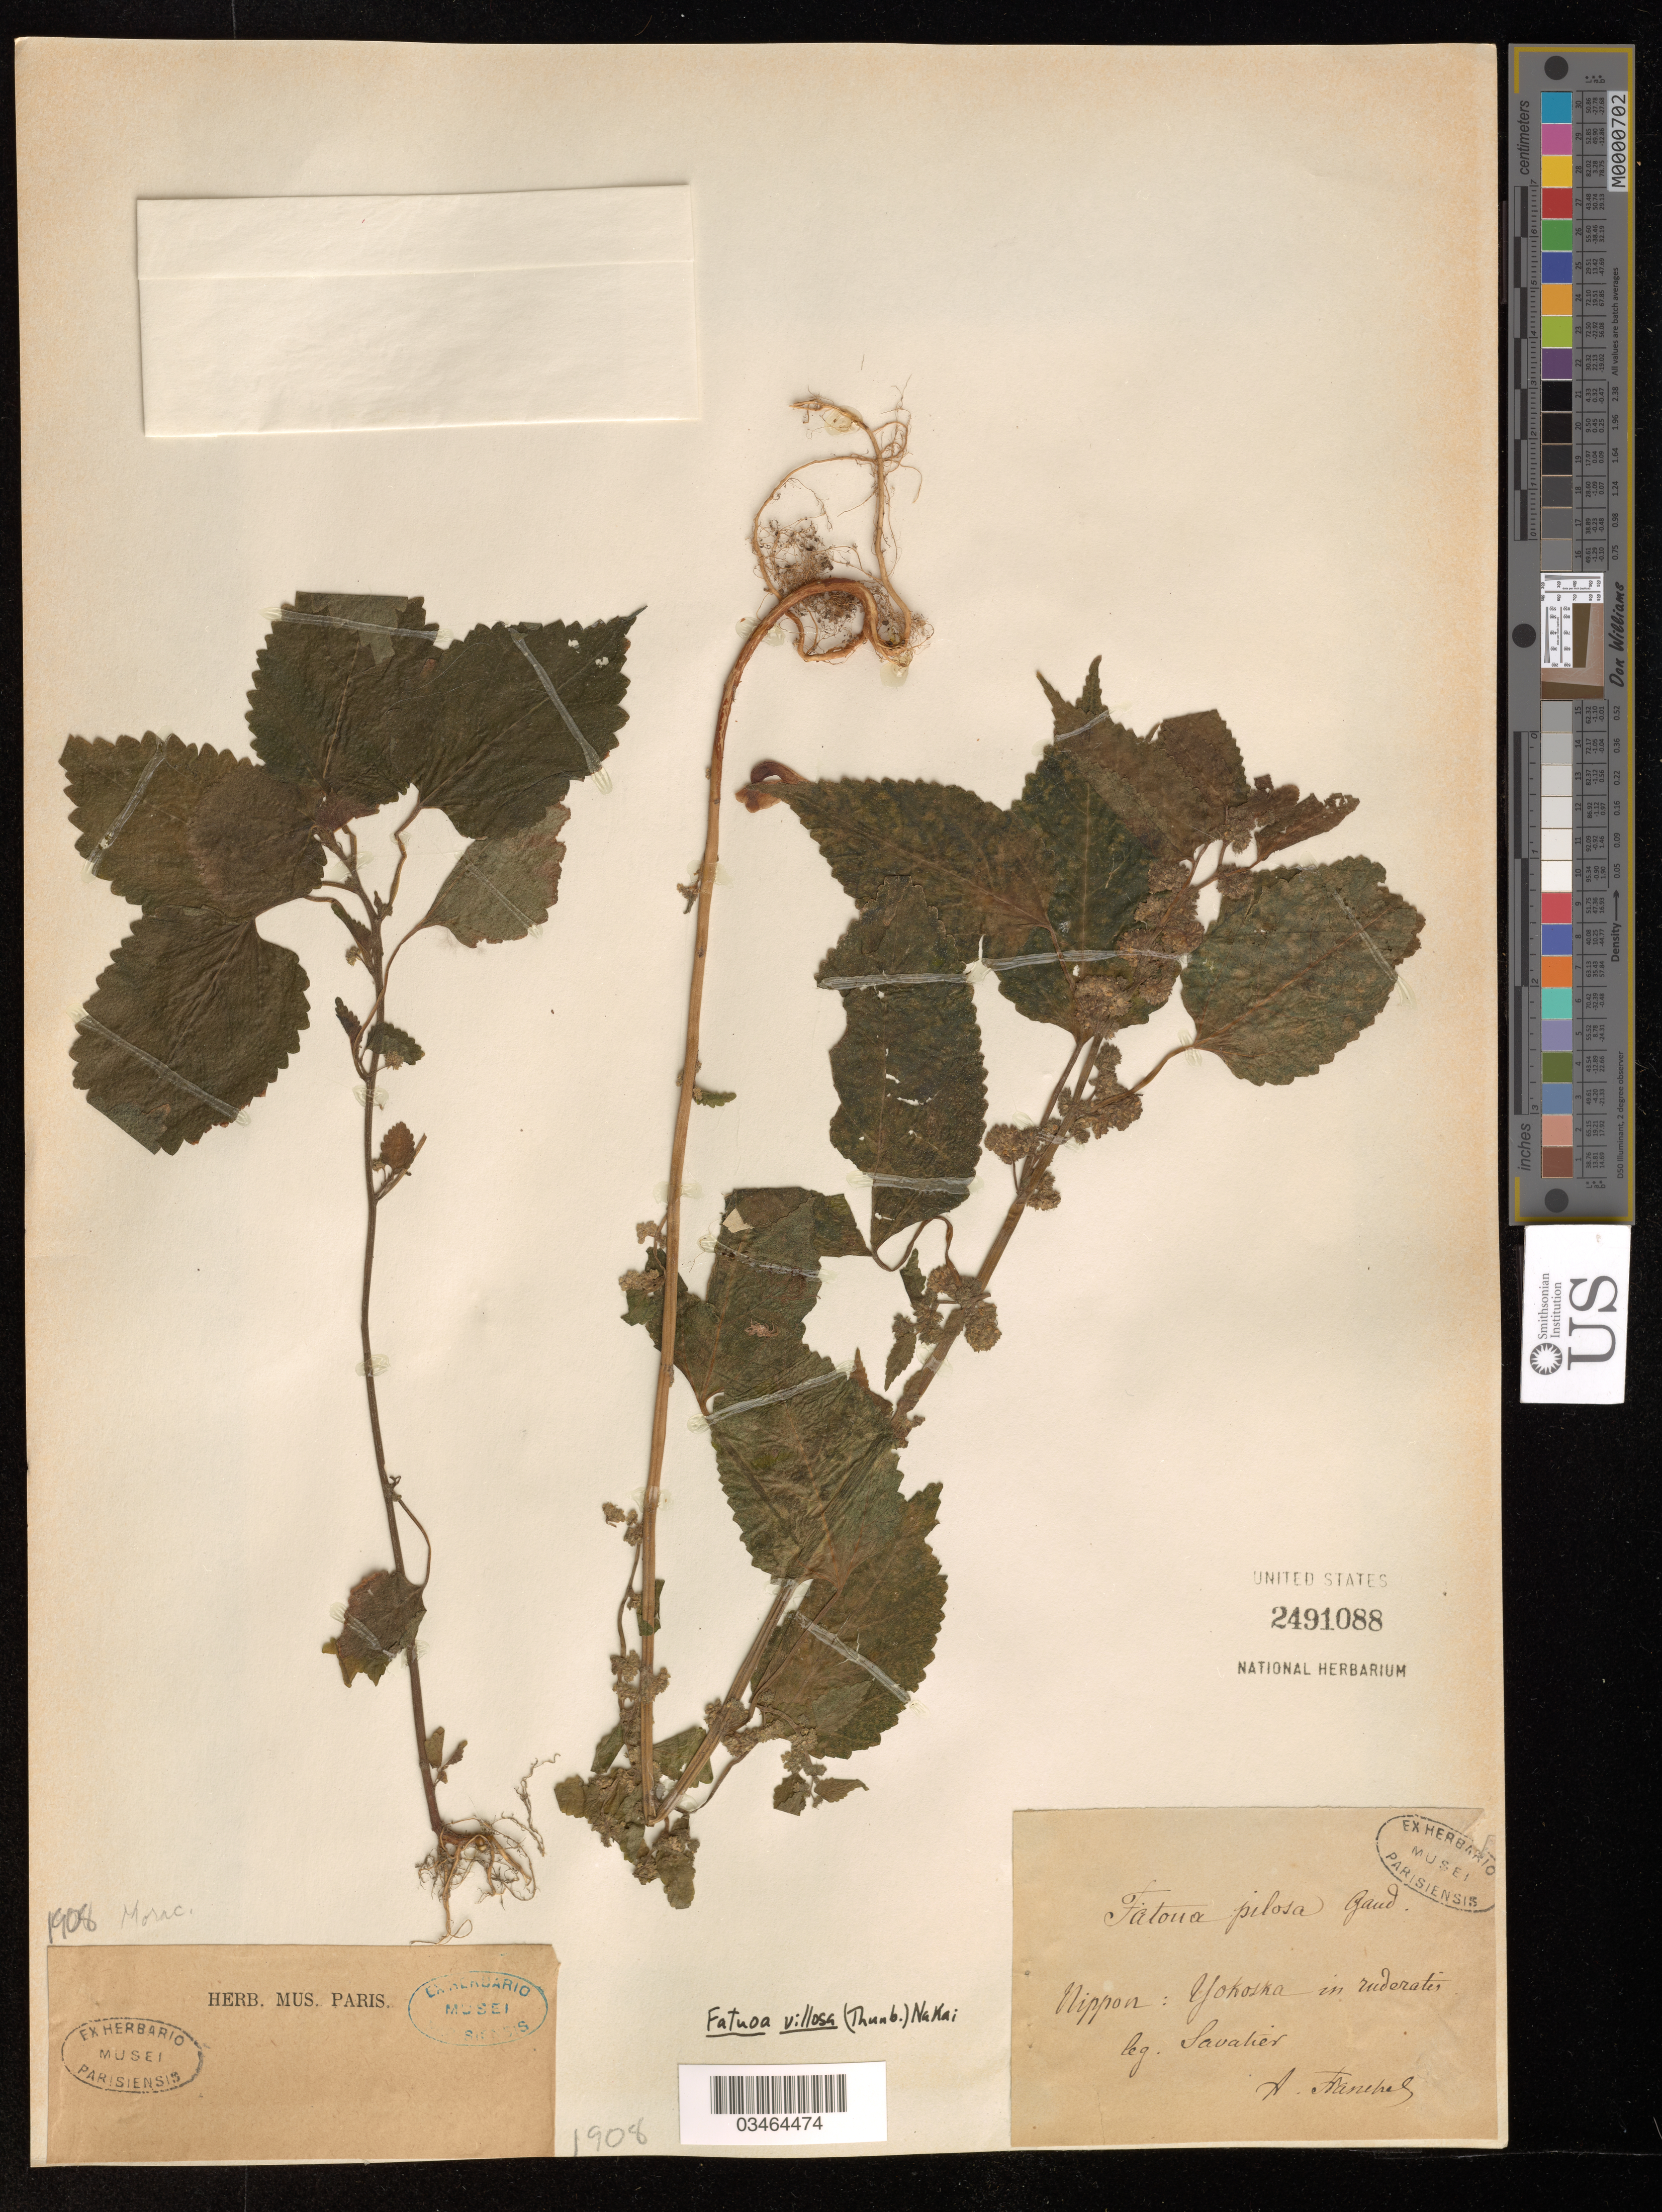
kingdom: Plantae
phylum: Tracheophyta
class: Magnoliopsida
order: Rosales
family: Moraceae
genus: Fatoua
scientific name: Fatoua villosa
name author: (Thunb.) Nakai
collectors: Savatier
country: Japan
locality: Nippon: Yokoska in ruderatis.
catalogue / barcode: US 2491088